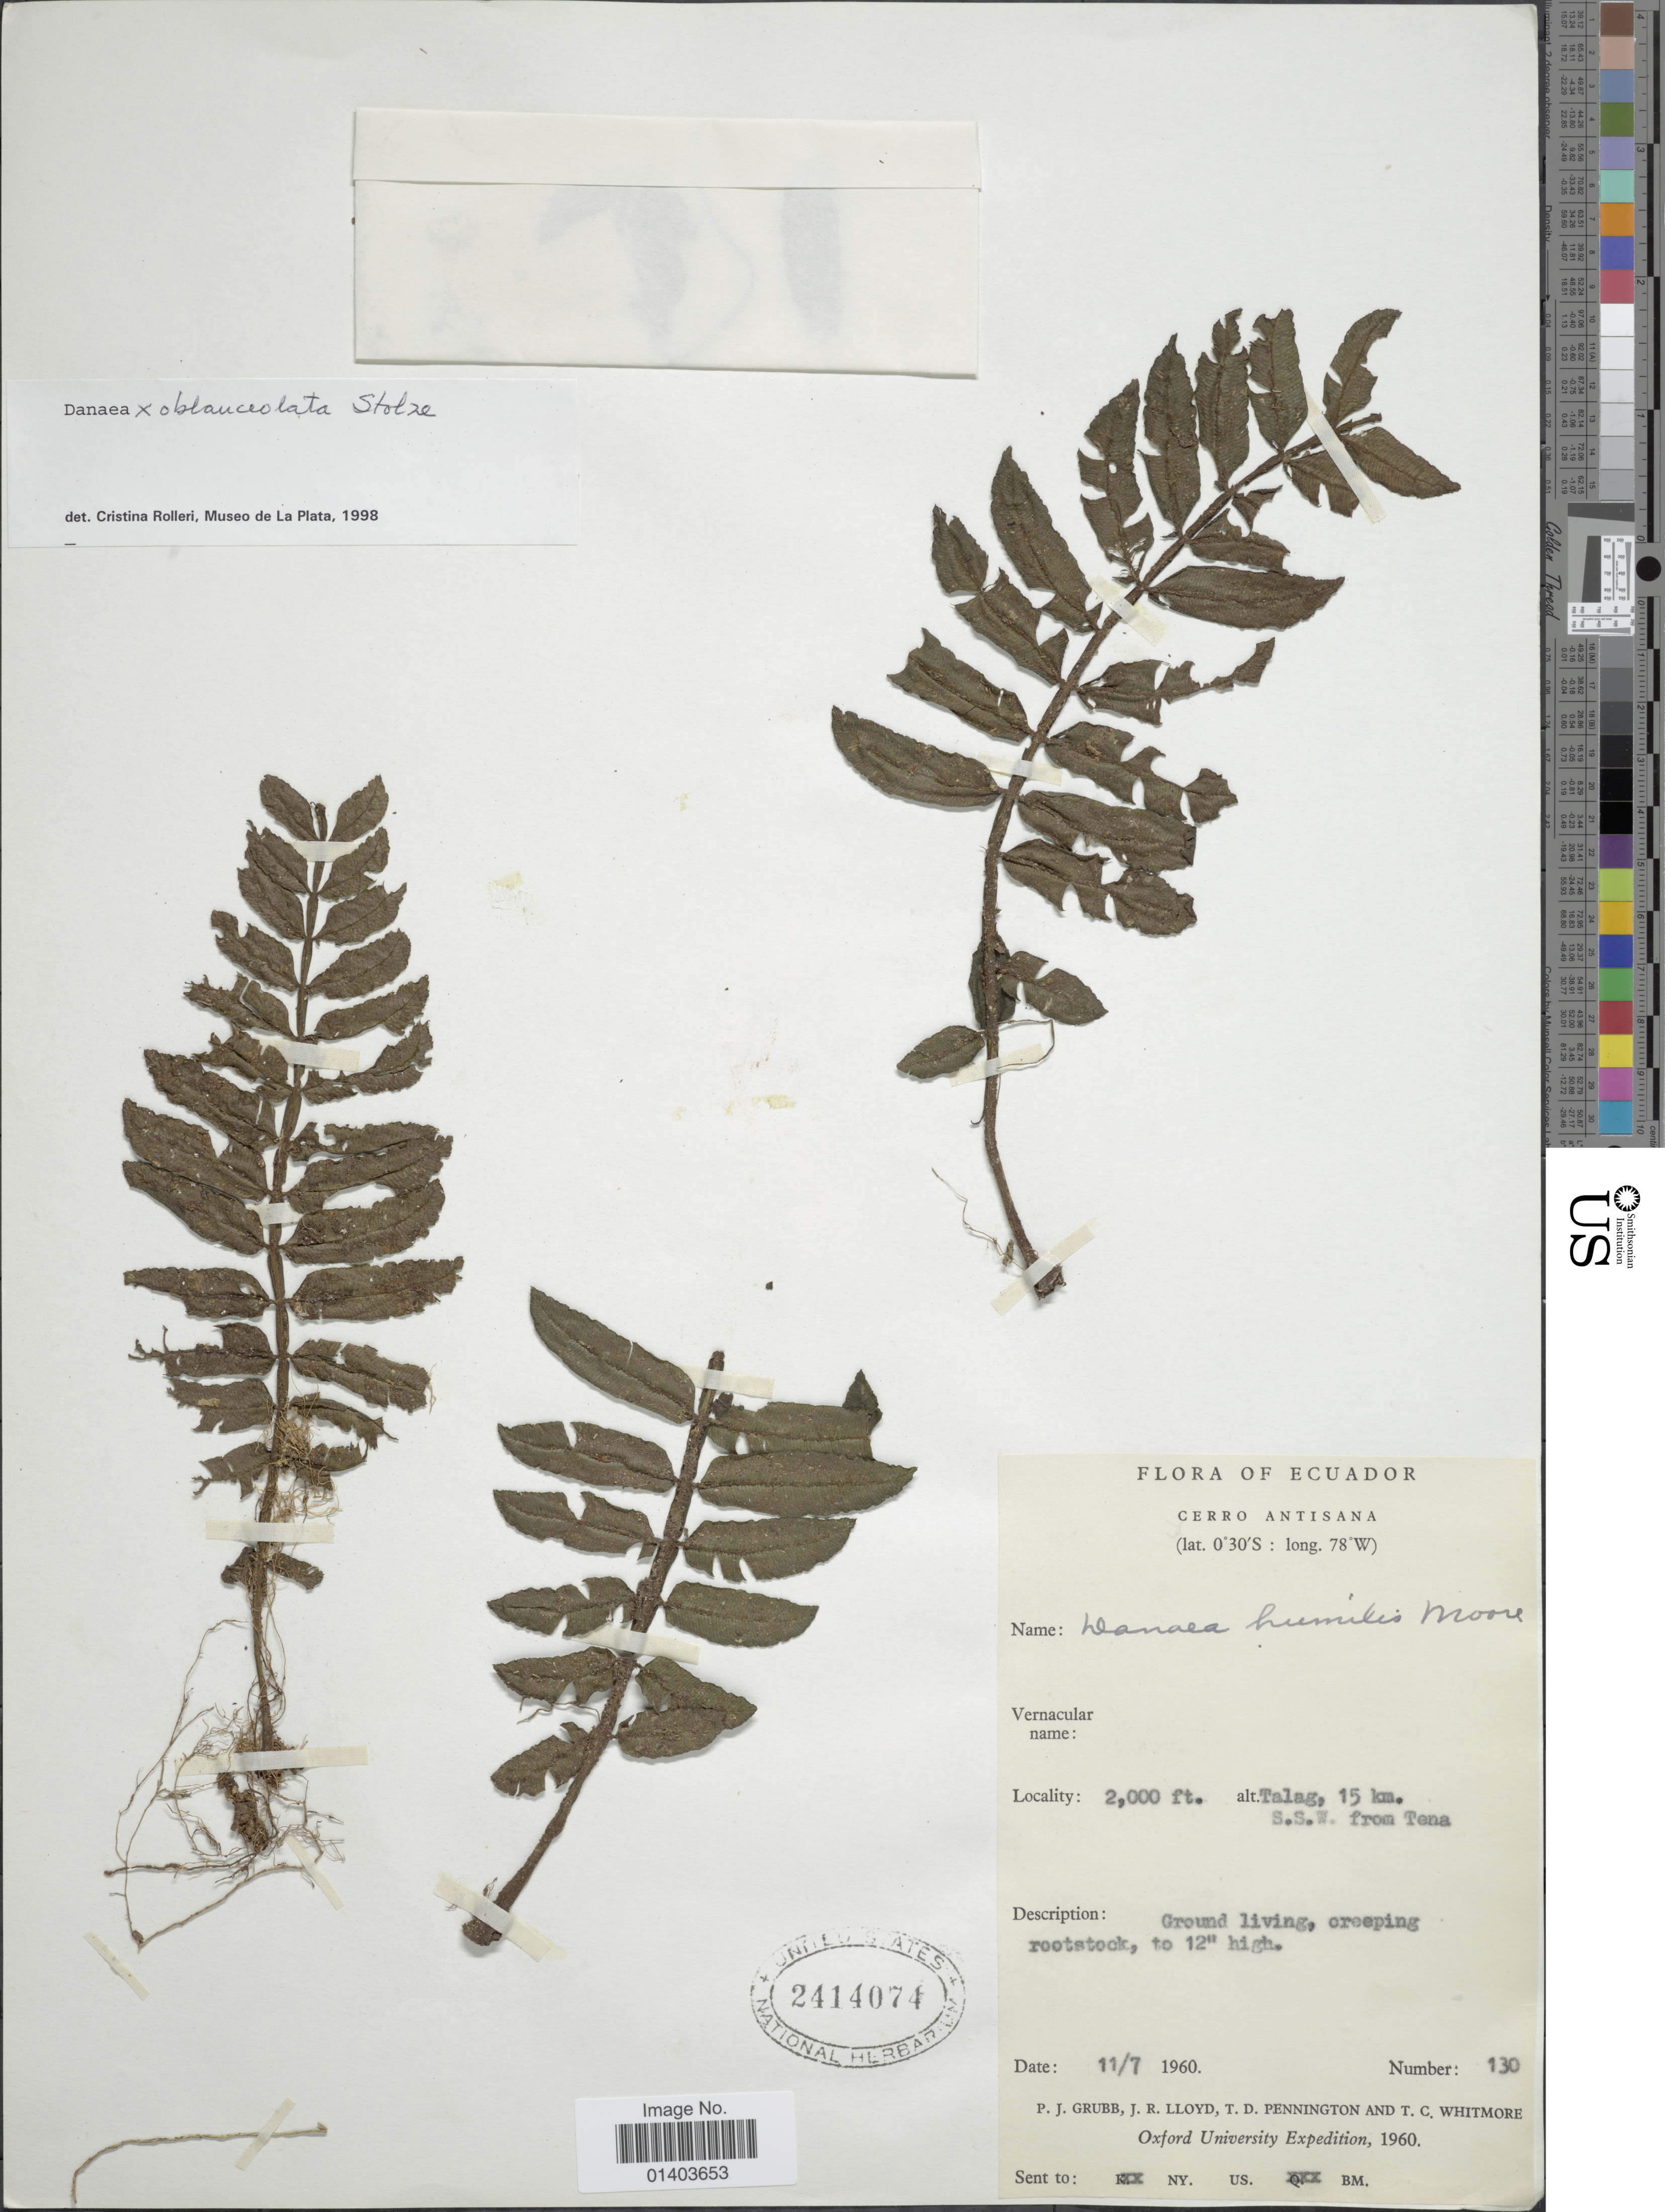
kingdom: Plantae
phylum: Tracheophyta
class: Polypodiopsida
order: Marattiales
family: Marattiaceae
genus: Danaea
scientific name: Danaea x oblanceolata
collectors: P. J. Grubb, J. R. Lloyd, T. D. Pennington & T. C. Whitmore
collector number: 130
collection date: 1960-07-11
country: Ecuador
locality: Cerro Antisana, Talag, 15 km S.S.W. from Tena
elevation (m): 610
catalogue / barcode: US 2414074